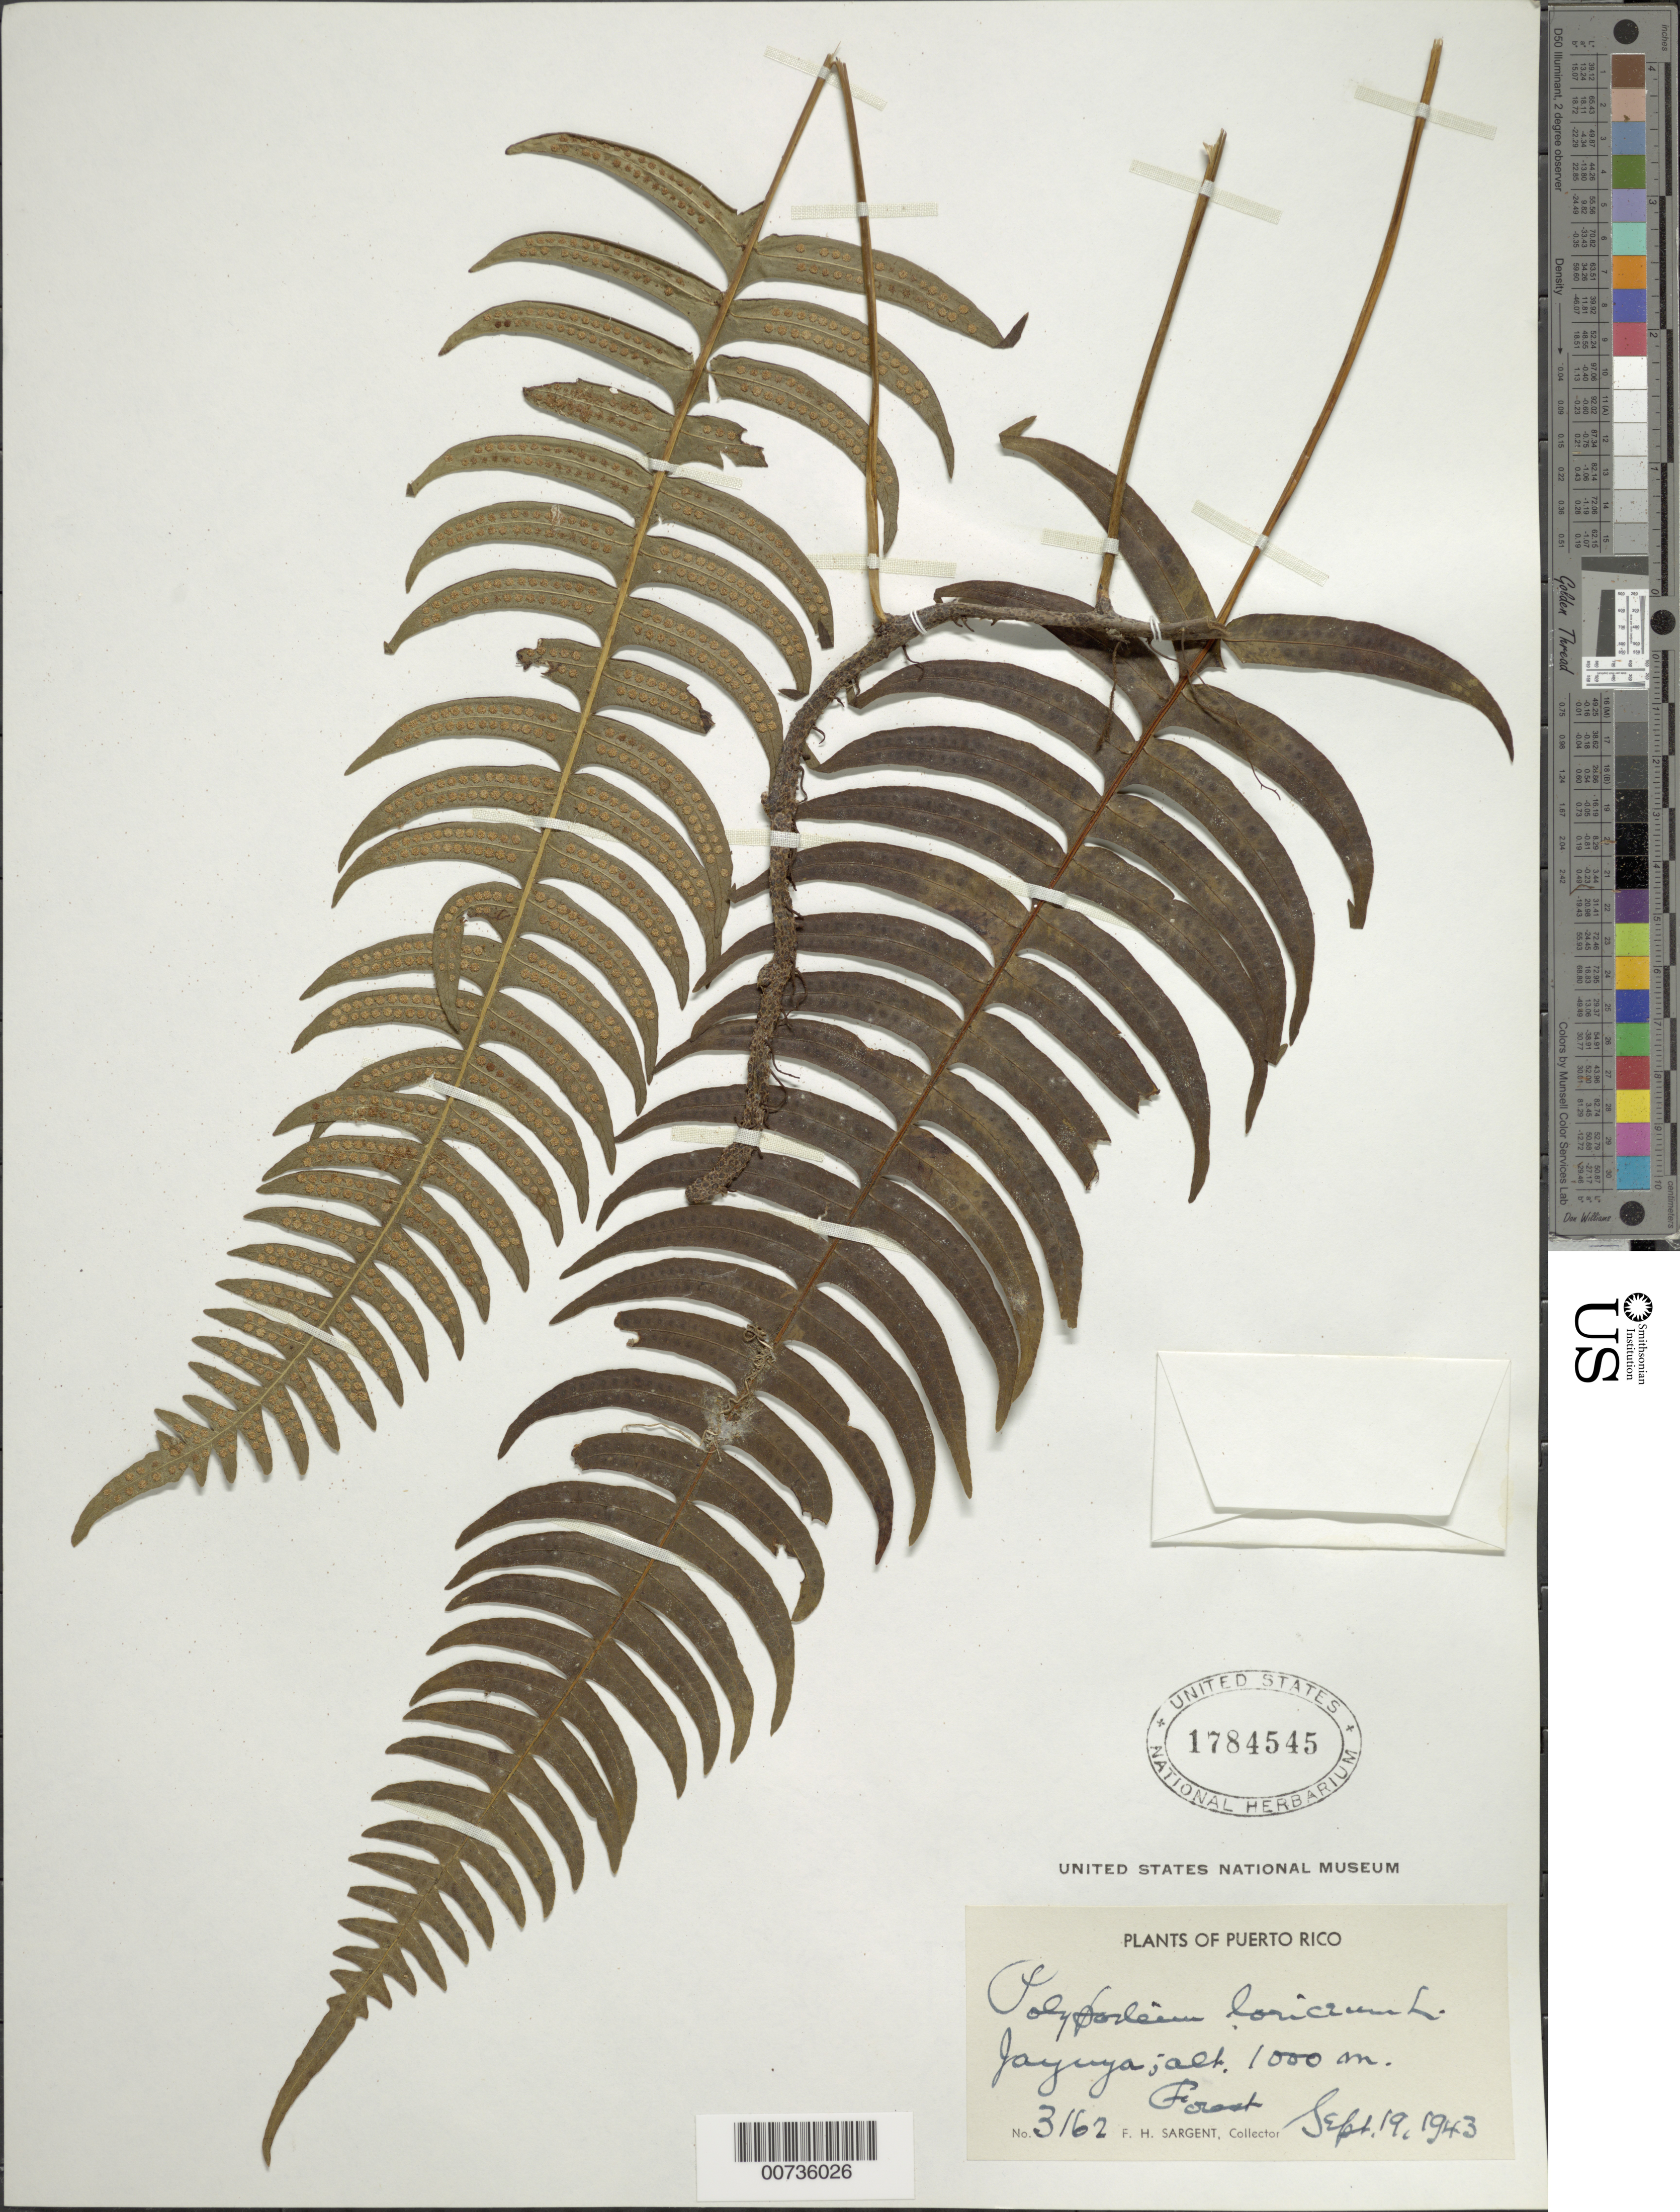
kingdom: Plantae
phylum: Tracheophyta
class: Polypodiopsida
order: Polypodiales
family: Polypodiaceae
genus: Serpocaulon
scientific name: Serpocaulon loriceum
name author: (L.) A.R. Sm.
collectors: F. H. Sargent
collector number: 3162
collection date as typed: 19 Sep 1943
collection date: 1943-09-19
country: Puerto Rico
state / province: Jayuya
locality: Jayuya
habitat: Forest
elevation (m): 1000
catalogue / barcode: US 1784545